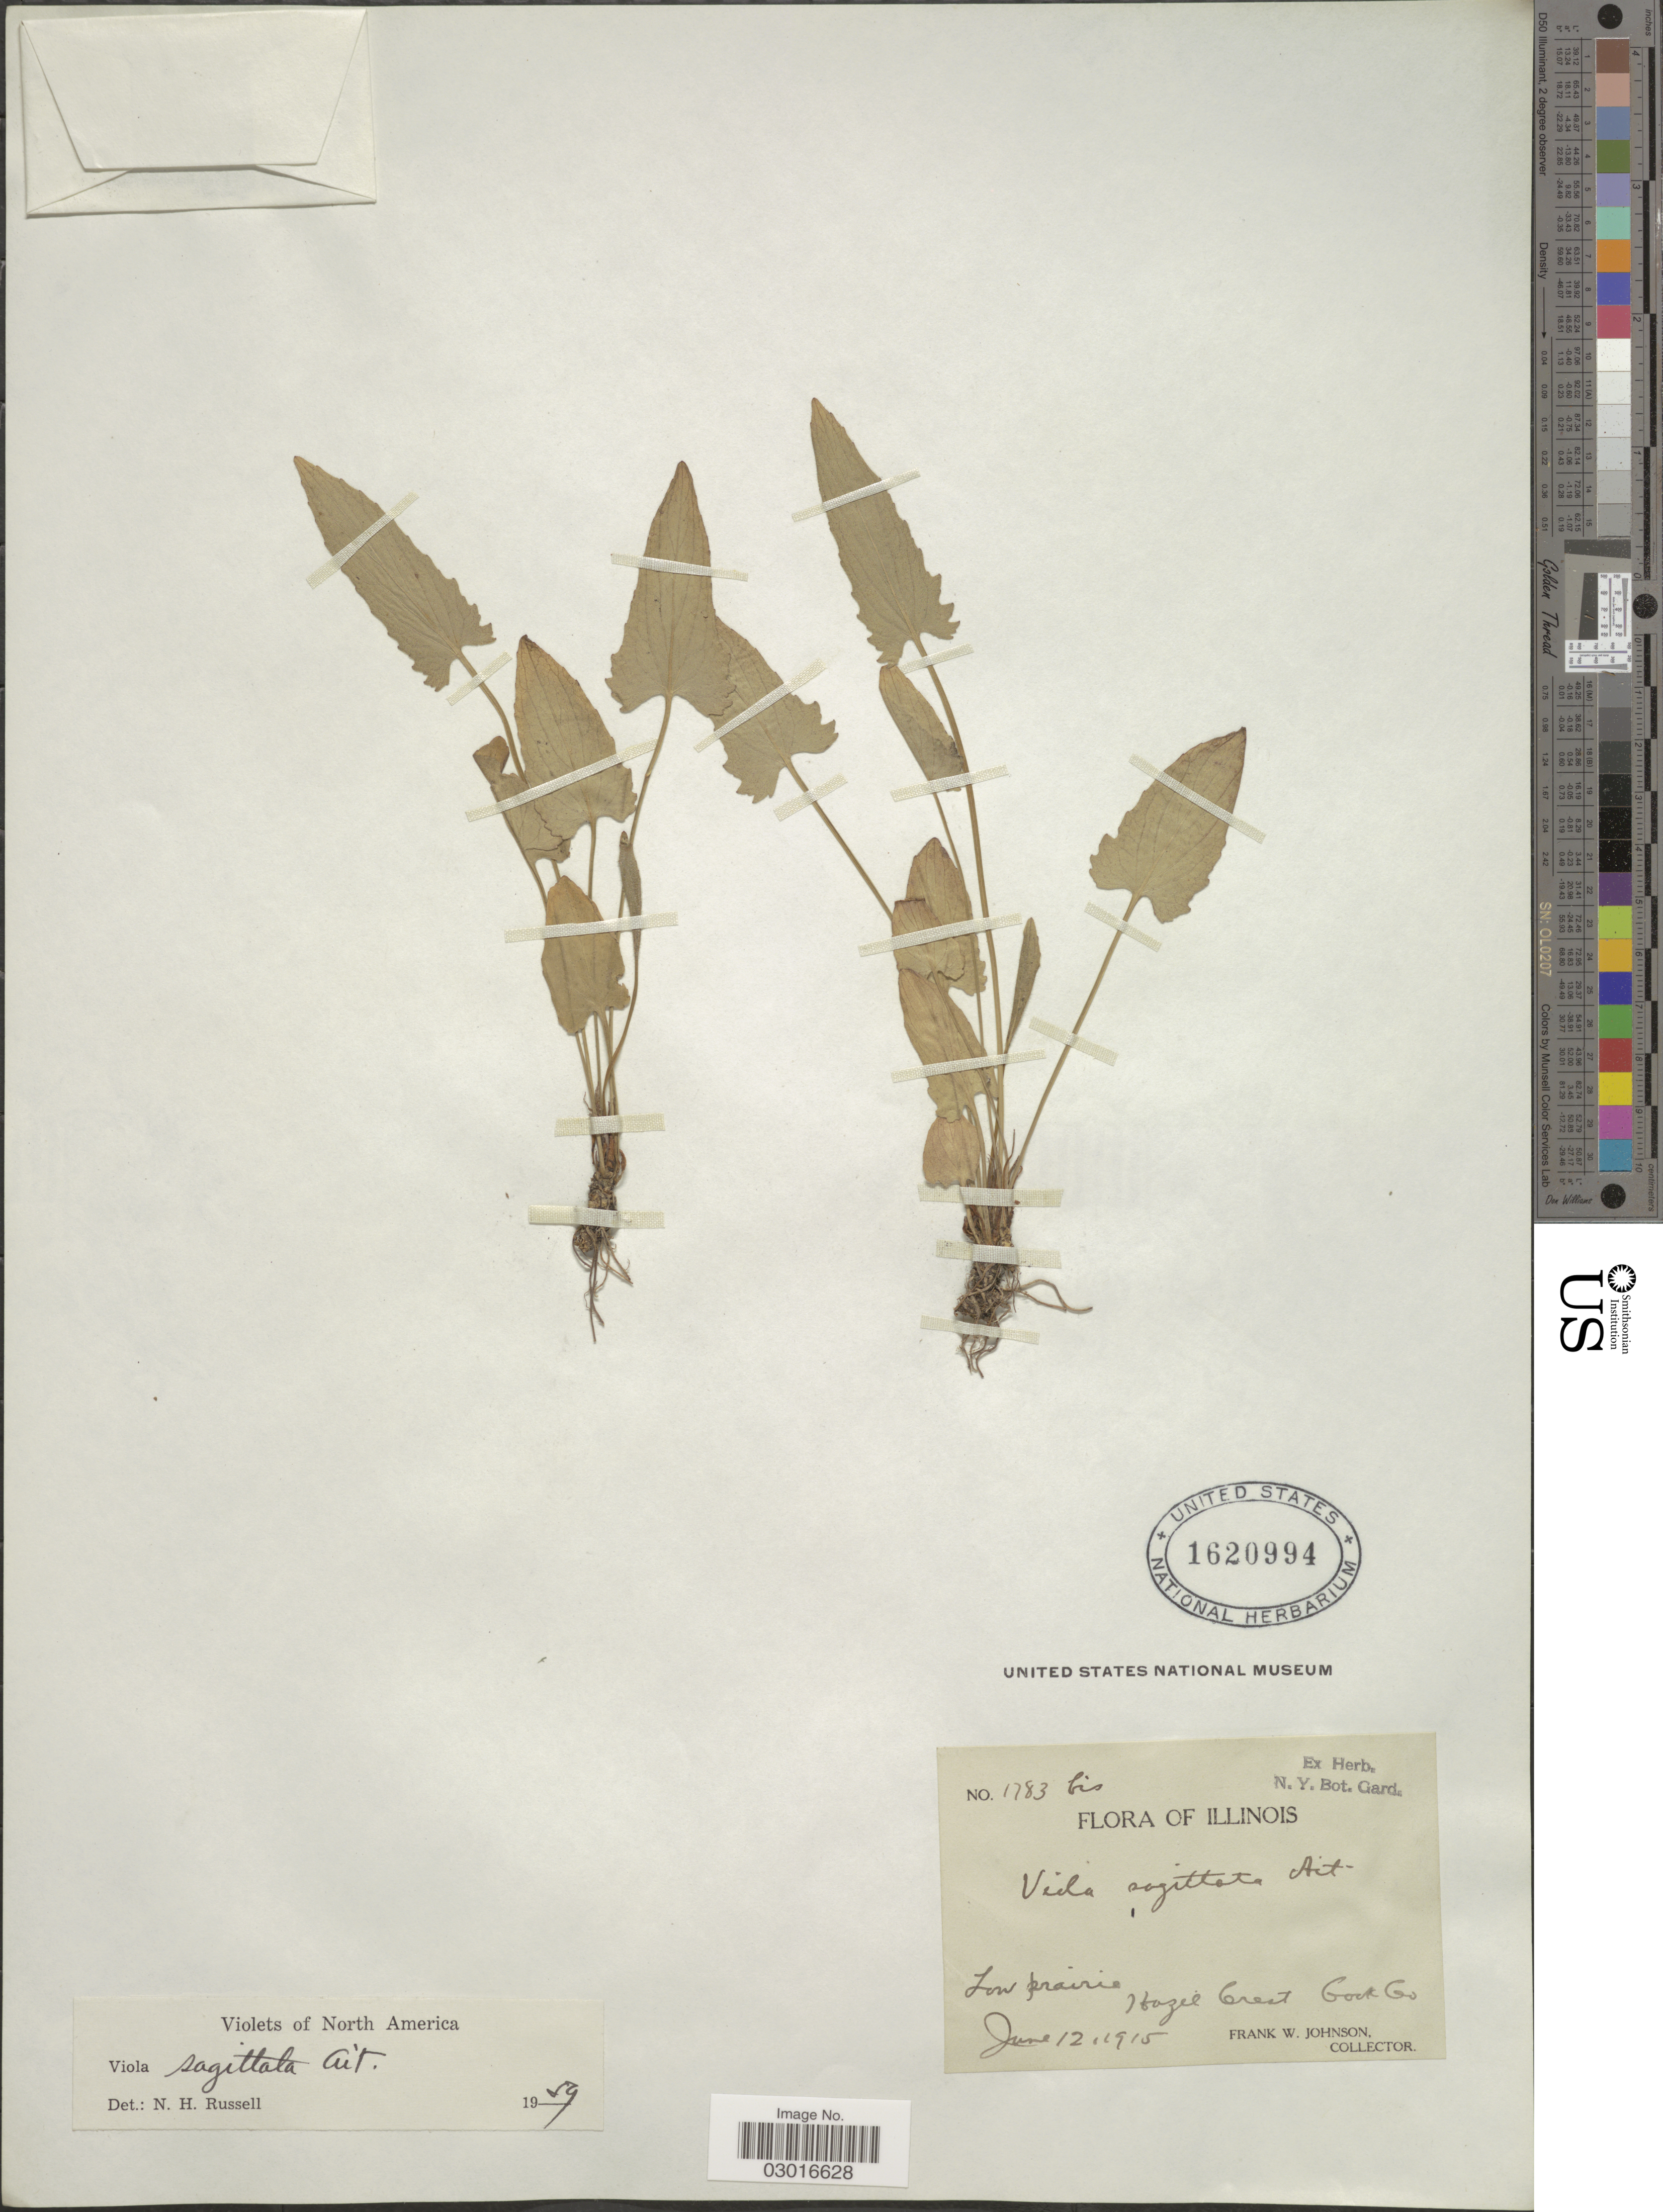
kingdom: Plantae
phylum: Tracheophyta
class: Magnoliopsida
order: Malpighiales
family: Violaceae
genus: Viola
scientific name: Viola sagittata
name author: Aiton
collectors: F. W. Johnson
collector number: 1783bis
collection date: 1915-06-12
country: United States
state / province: Illinois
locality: Low prairie, Hazel Crest Cook Co.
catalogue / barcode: US 1620994